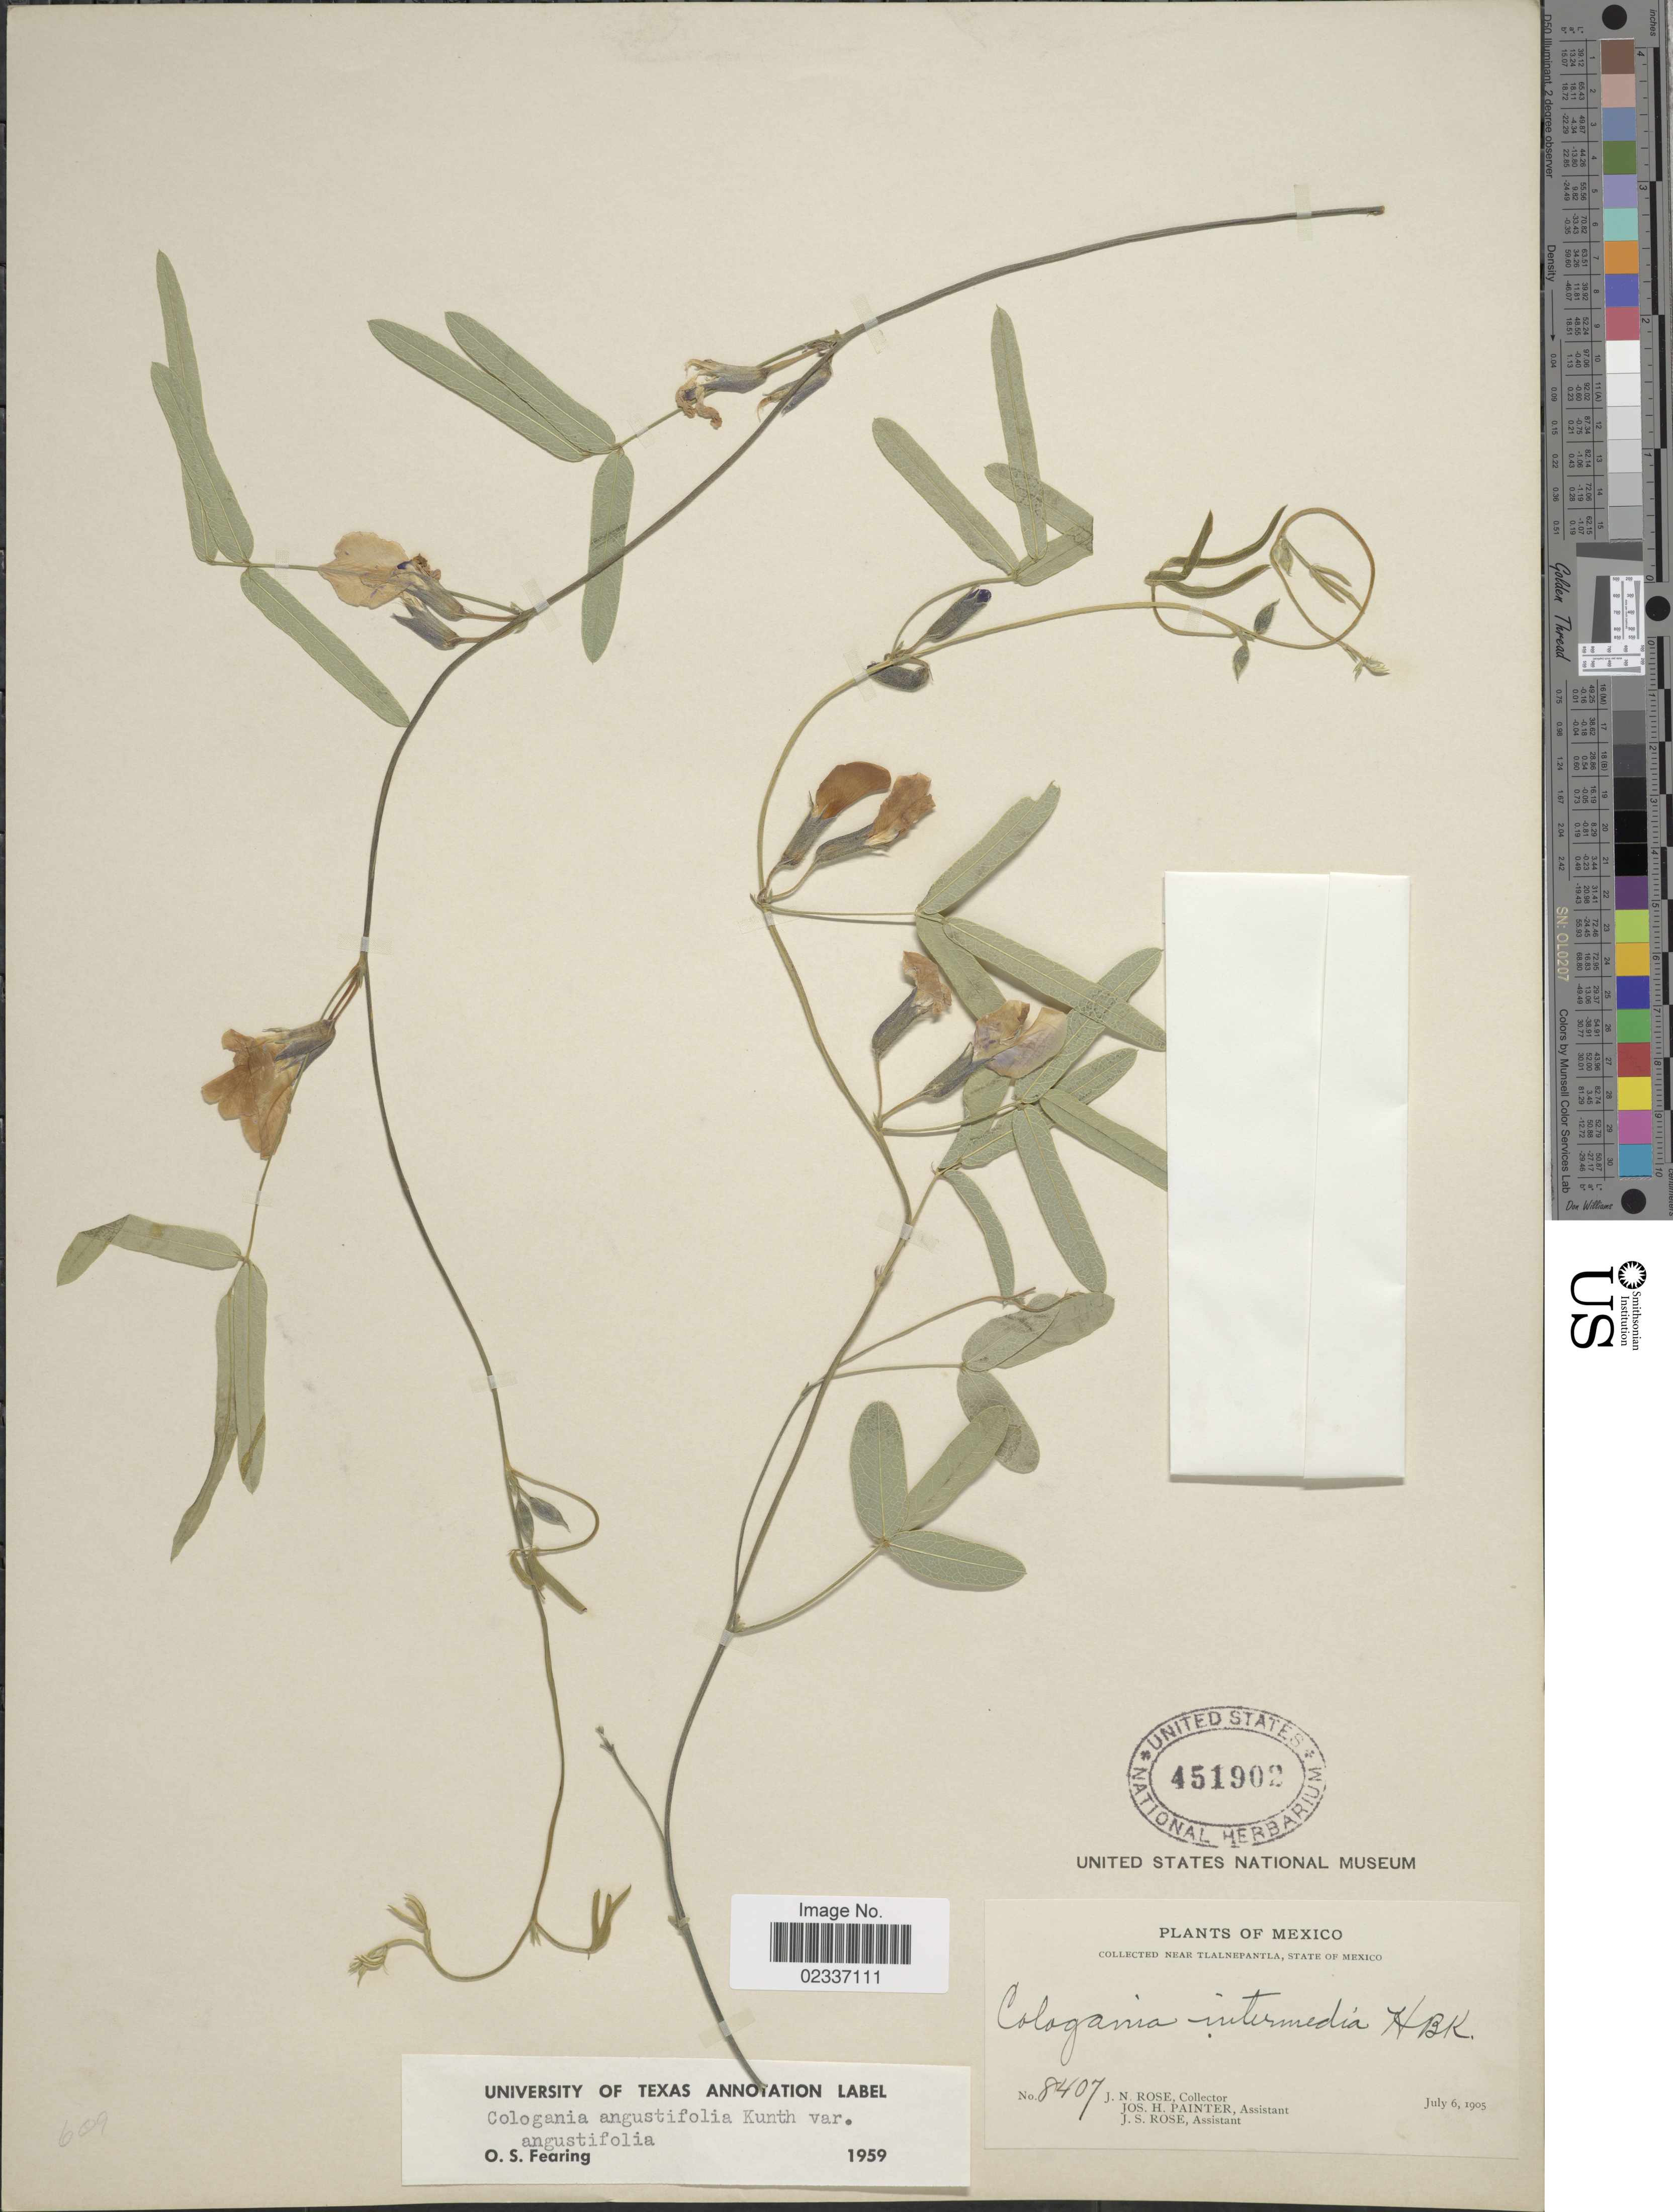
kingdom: Plantae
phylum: Tracheophyta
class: Magnoliopsida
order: Fabales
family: Fabaceae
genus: Cologania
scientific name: Cologania angustifolia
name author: Kunth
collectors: J. N. Rose, J. H. Painter & J. S. Rose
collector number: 8407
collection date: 1905-07-06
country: Mexico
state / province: México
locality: Near Tlalnepantla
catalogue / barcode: US 451902